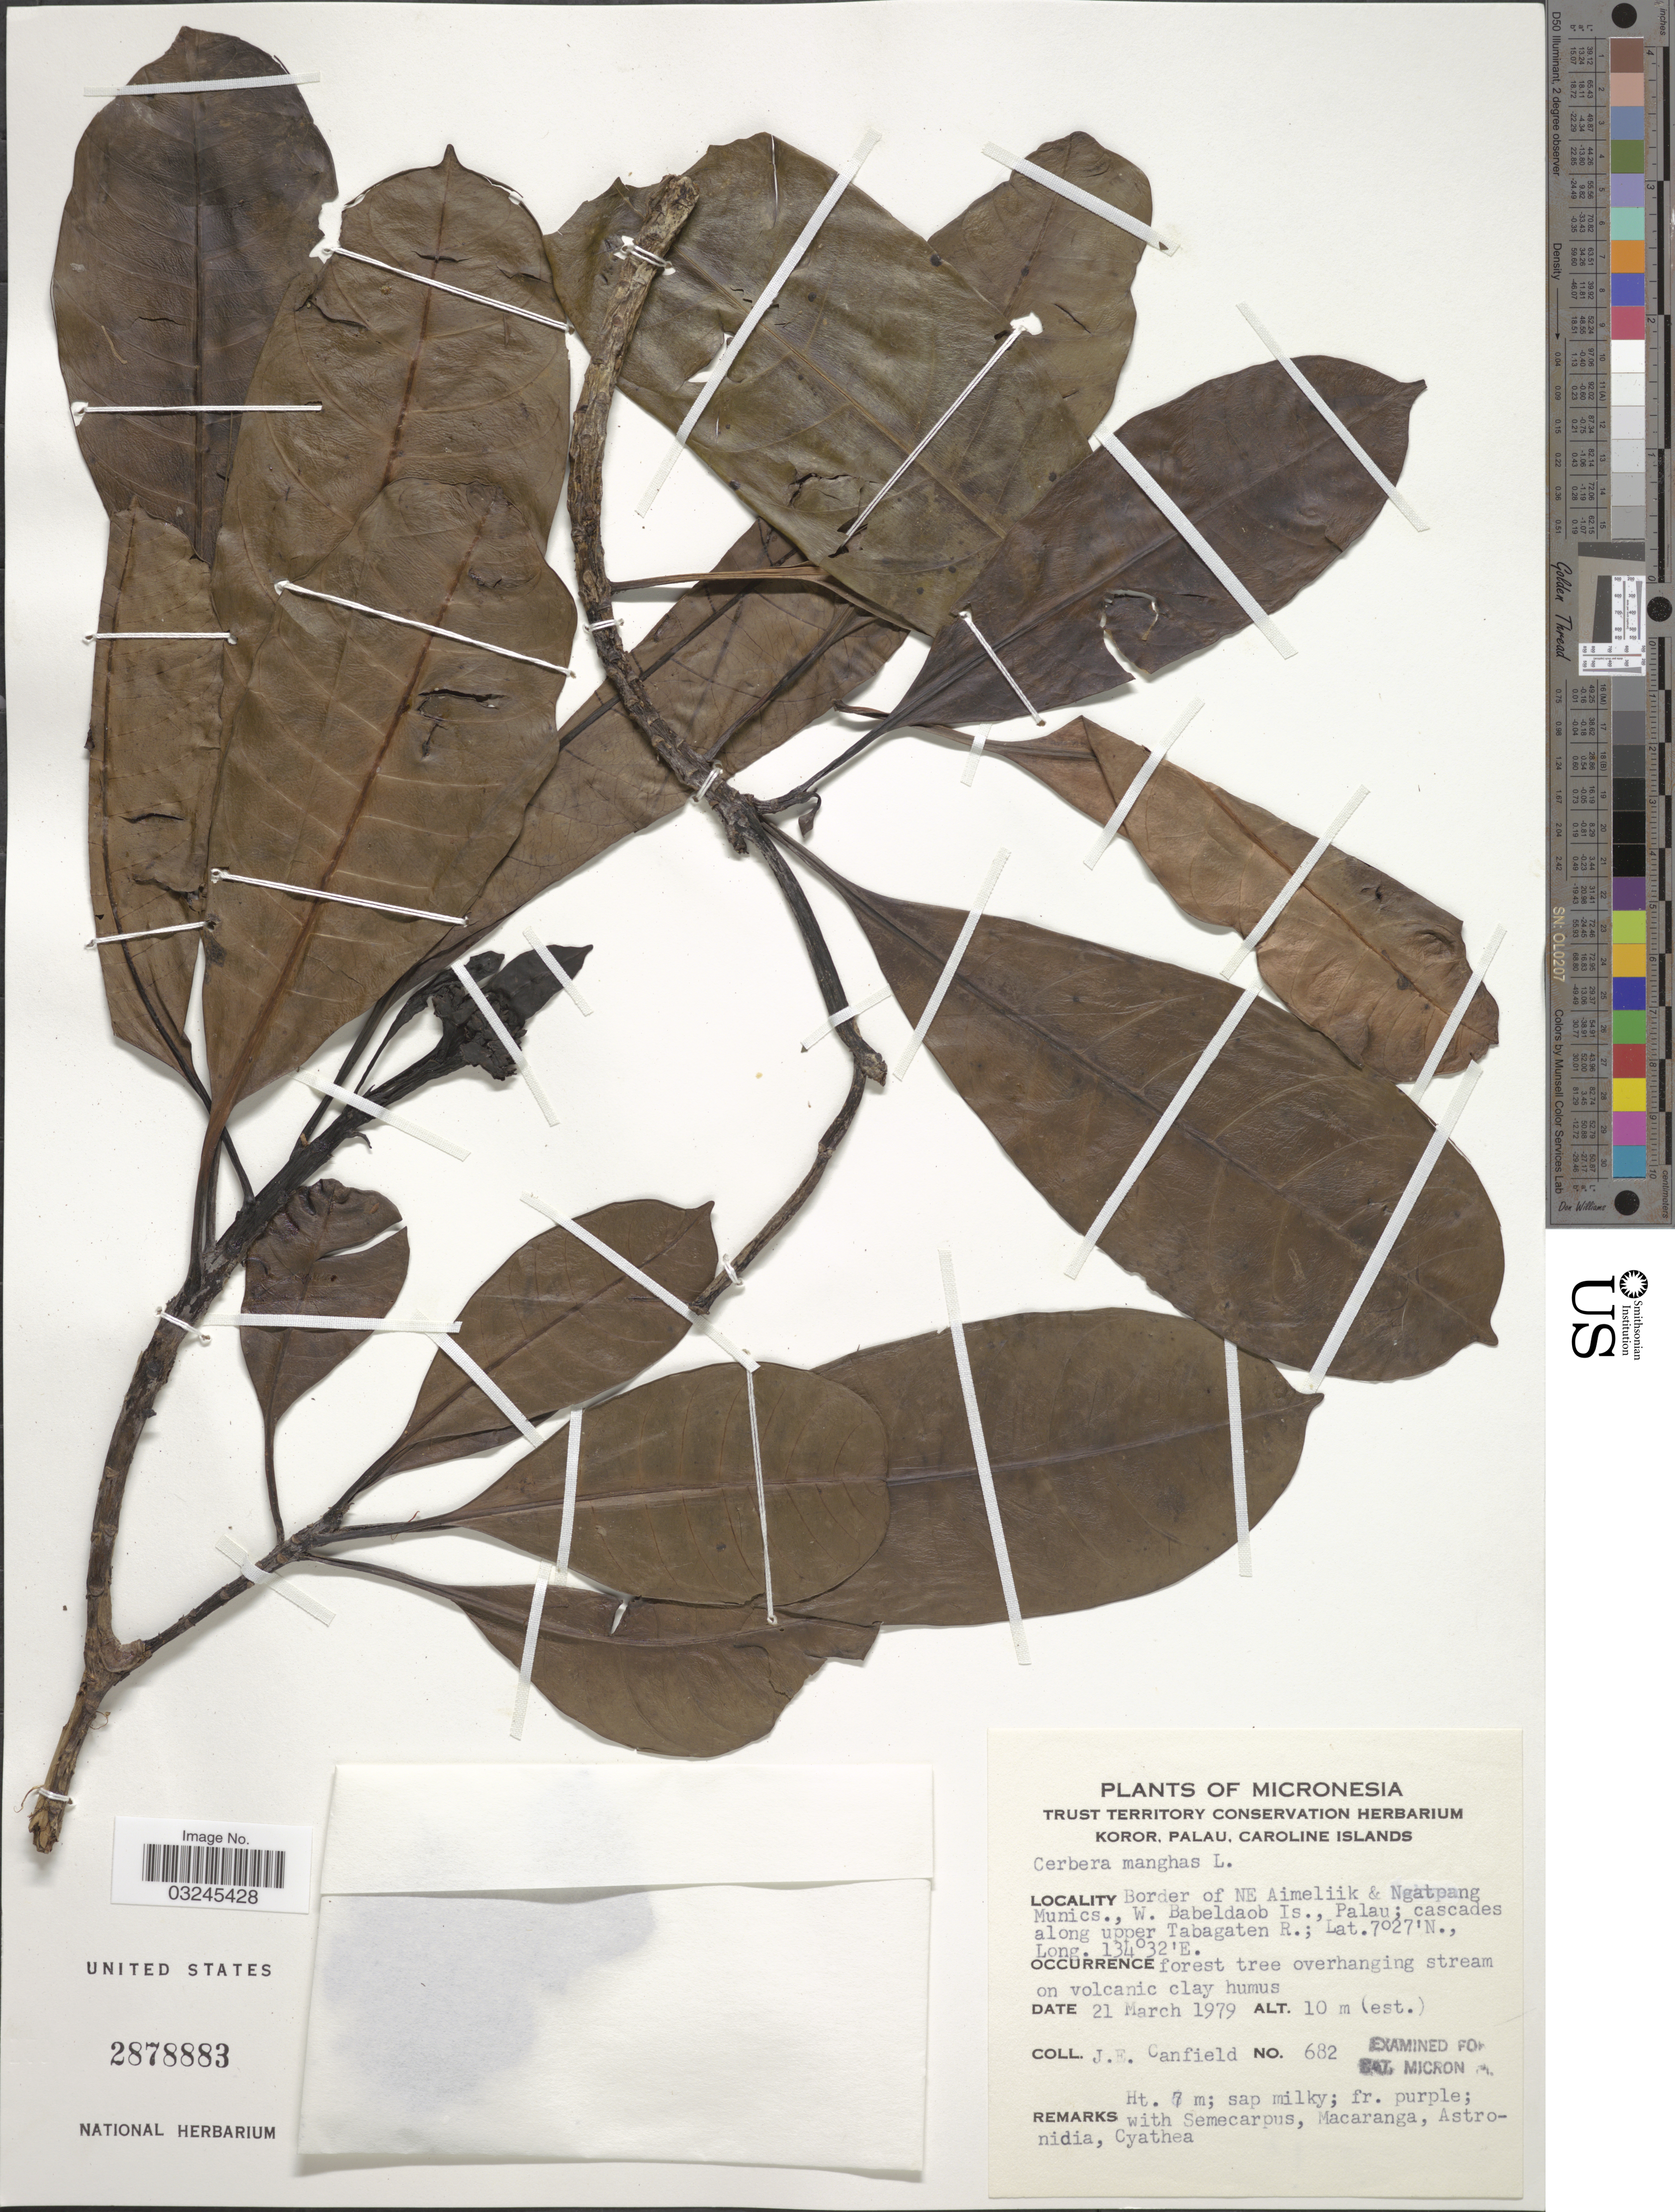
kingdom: Plantae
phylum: Tracheophyta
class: Magnoliopsida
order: Gentianales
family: Apocynaceae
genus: Cerbera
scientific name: Cerbera manghas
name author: L.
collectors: J. E. Canfield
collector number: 682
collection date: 1979-03-21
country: Palau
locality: Micronesia. Border of NE Aimeliik & Ngatpang Munics., W. Babeldaob Is., Palau; cascades along upper Tabagaten R.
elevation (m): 10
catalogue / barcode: US 2878883